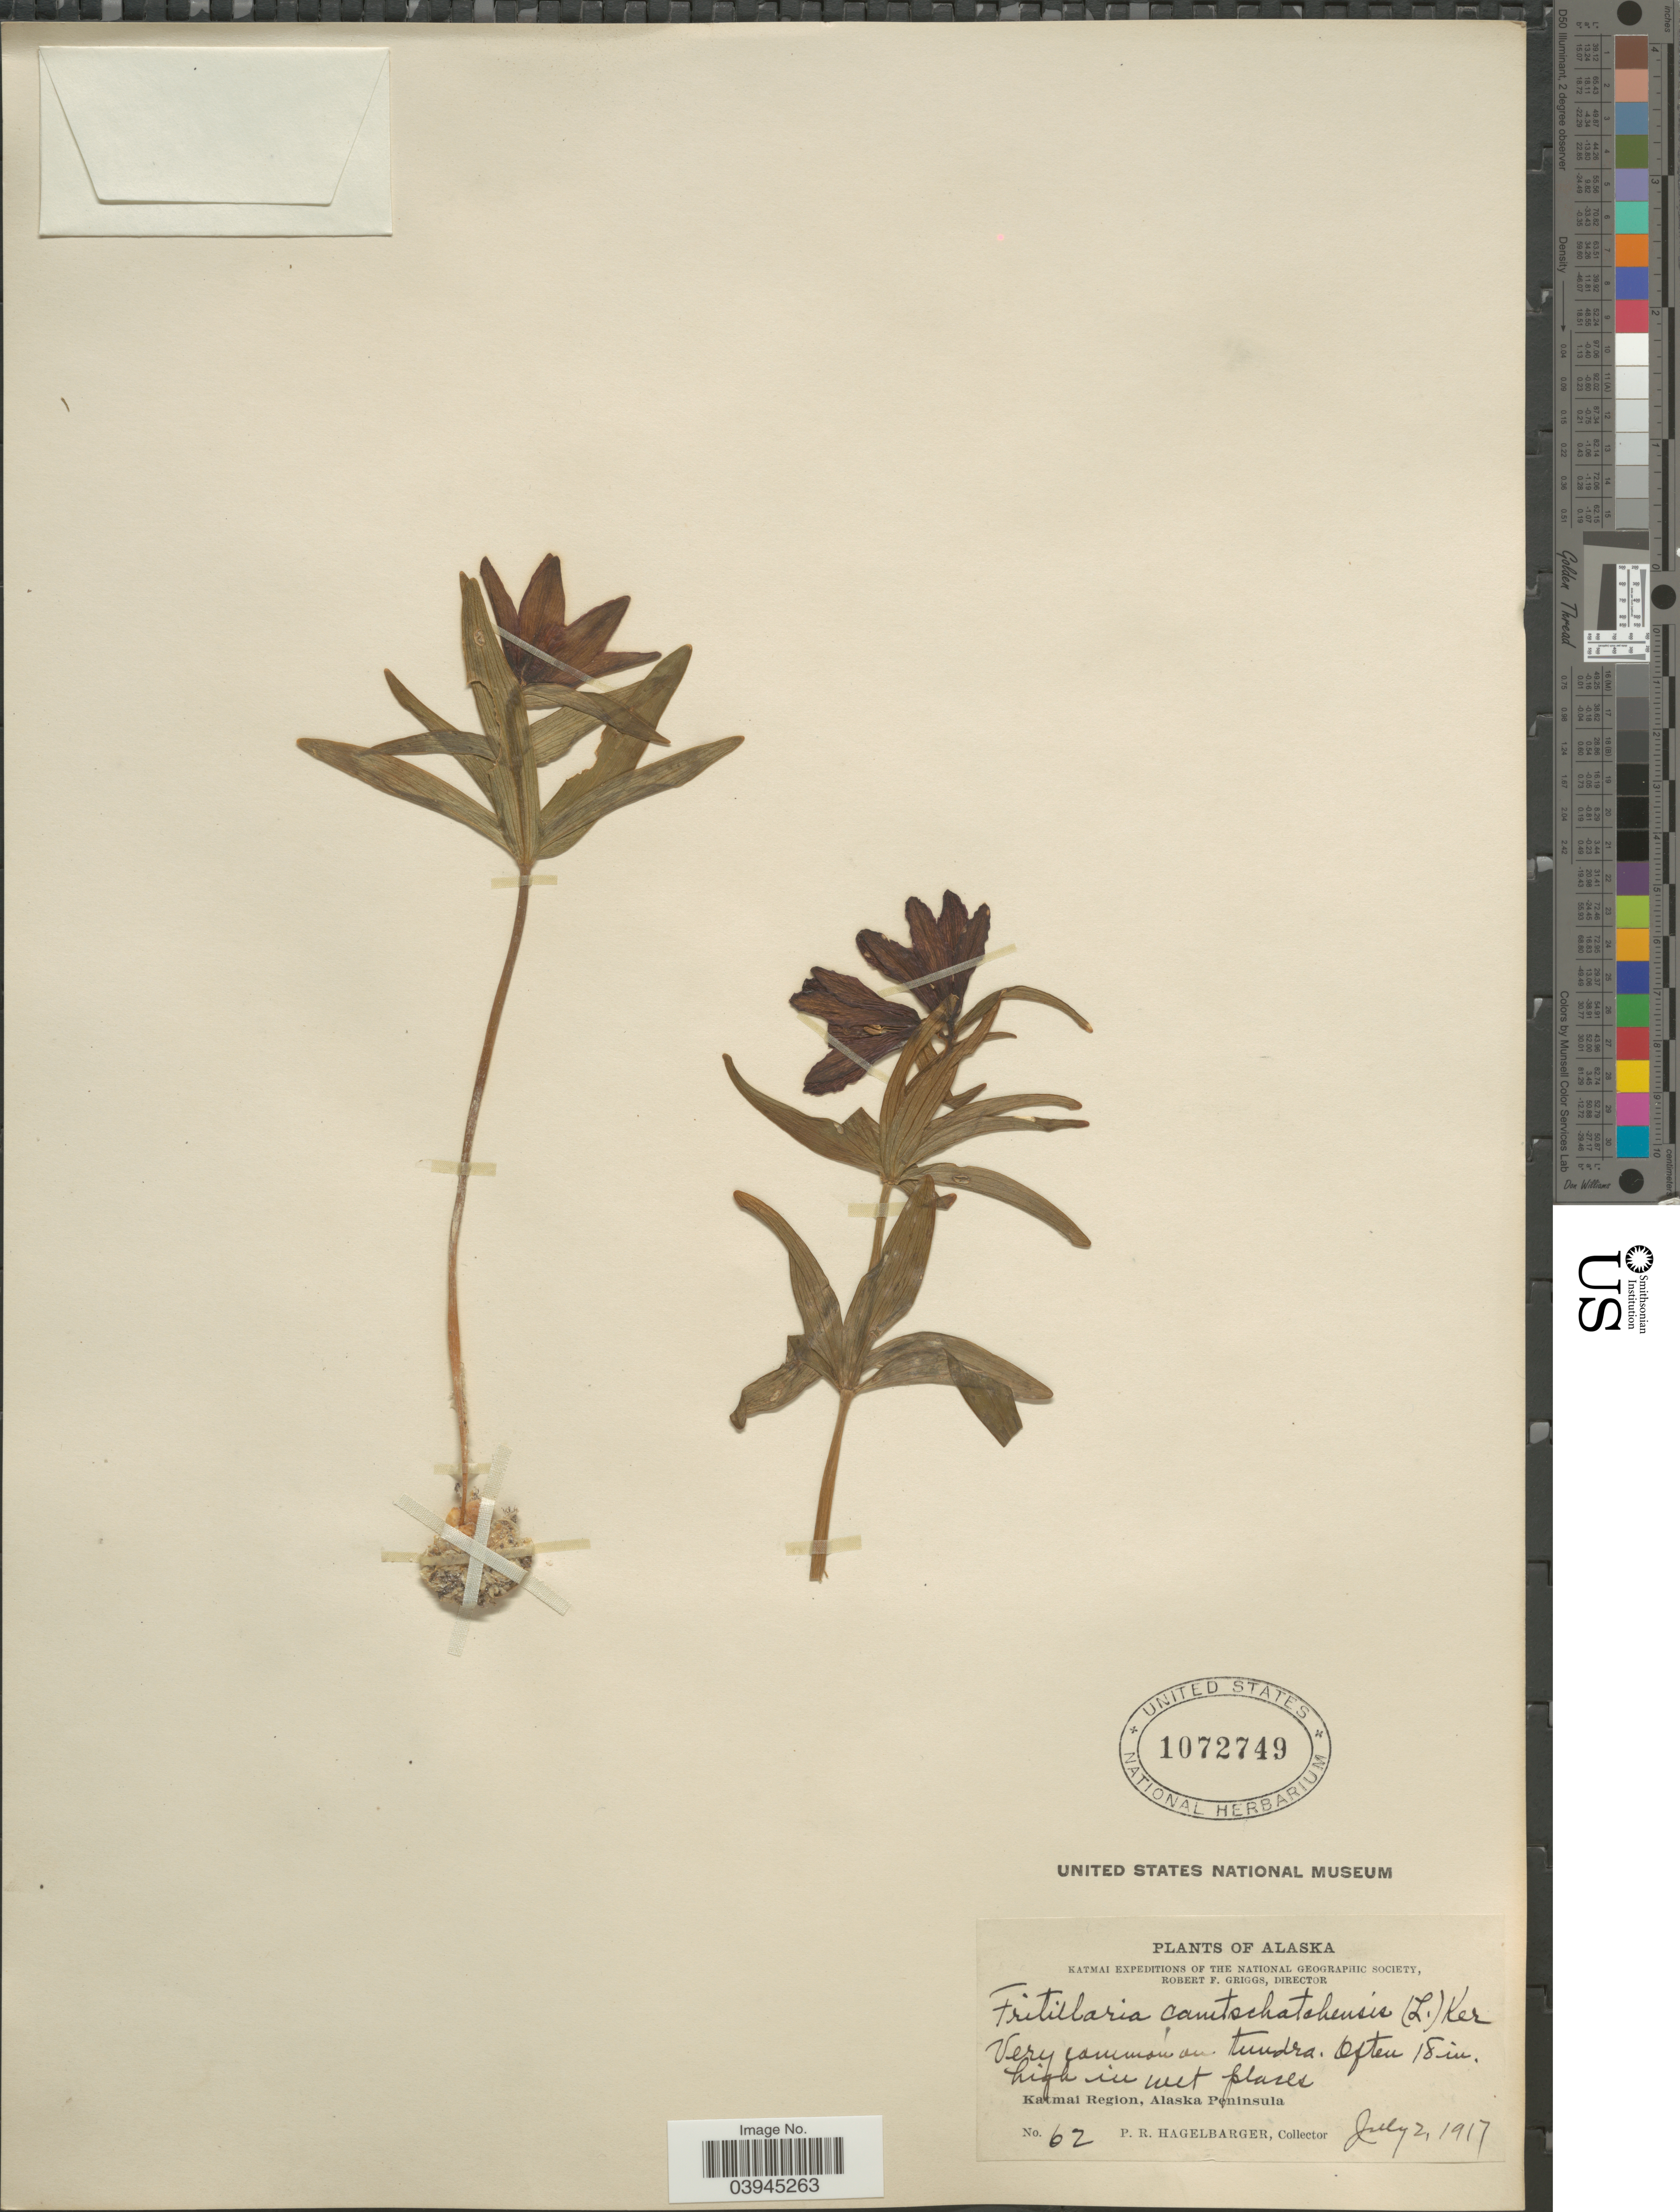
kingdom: Plantae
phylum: Tracheophyta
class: Liliopsida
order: Liliales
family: Liliaceae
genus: Fritillaria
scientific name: Fritillaria camschatcensis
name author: (L.) Ker Gawl.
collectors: P. Hagelbarger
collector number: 62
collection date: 1917-07-02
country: United States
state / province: Alaska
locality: Katmai Region, Alaska Peninsula.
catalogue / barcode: US 1072749